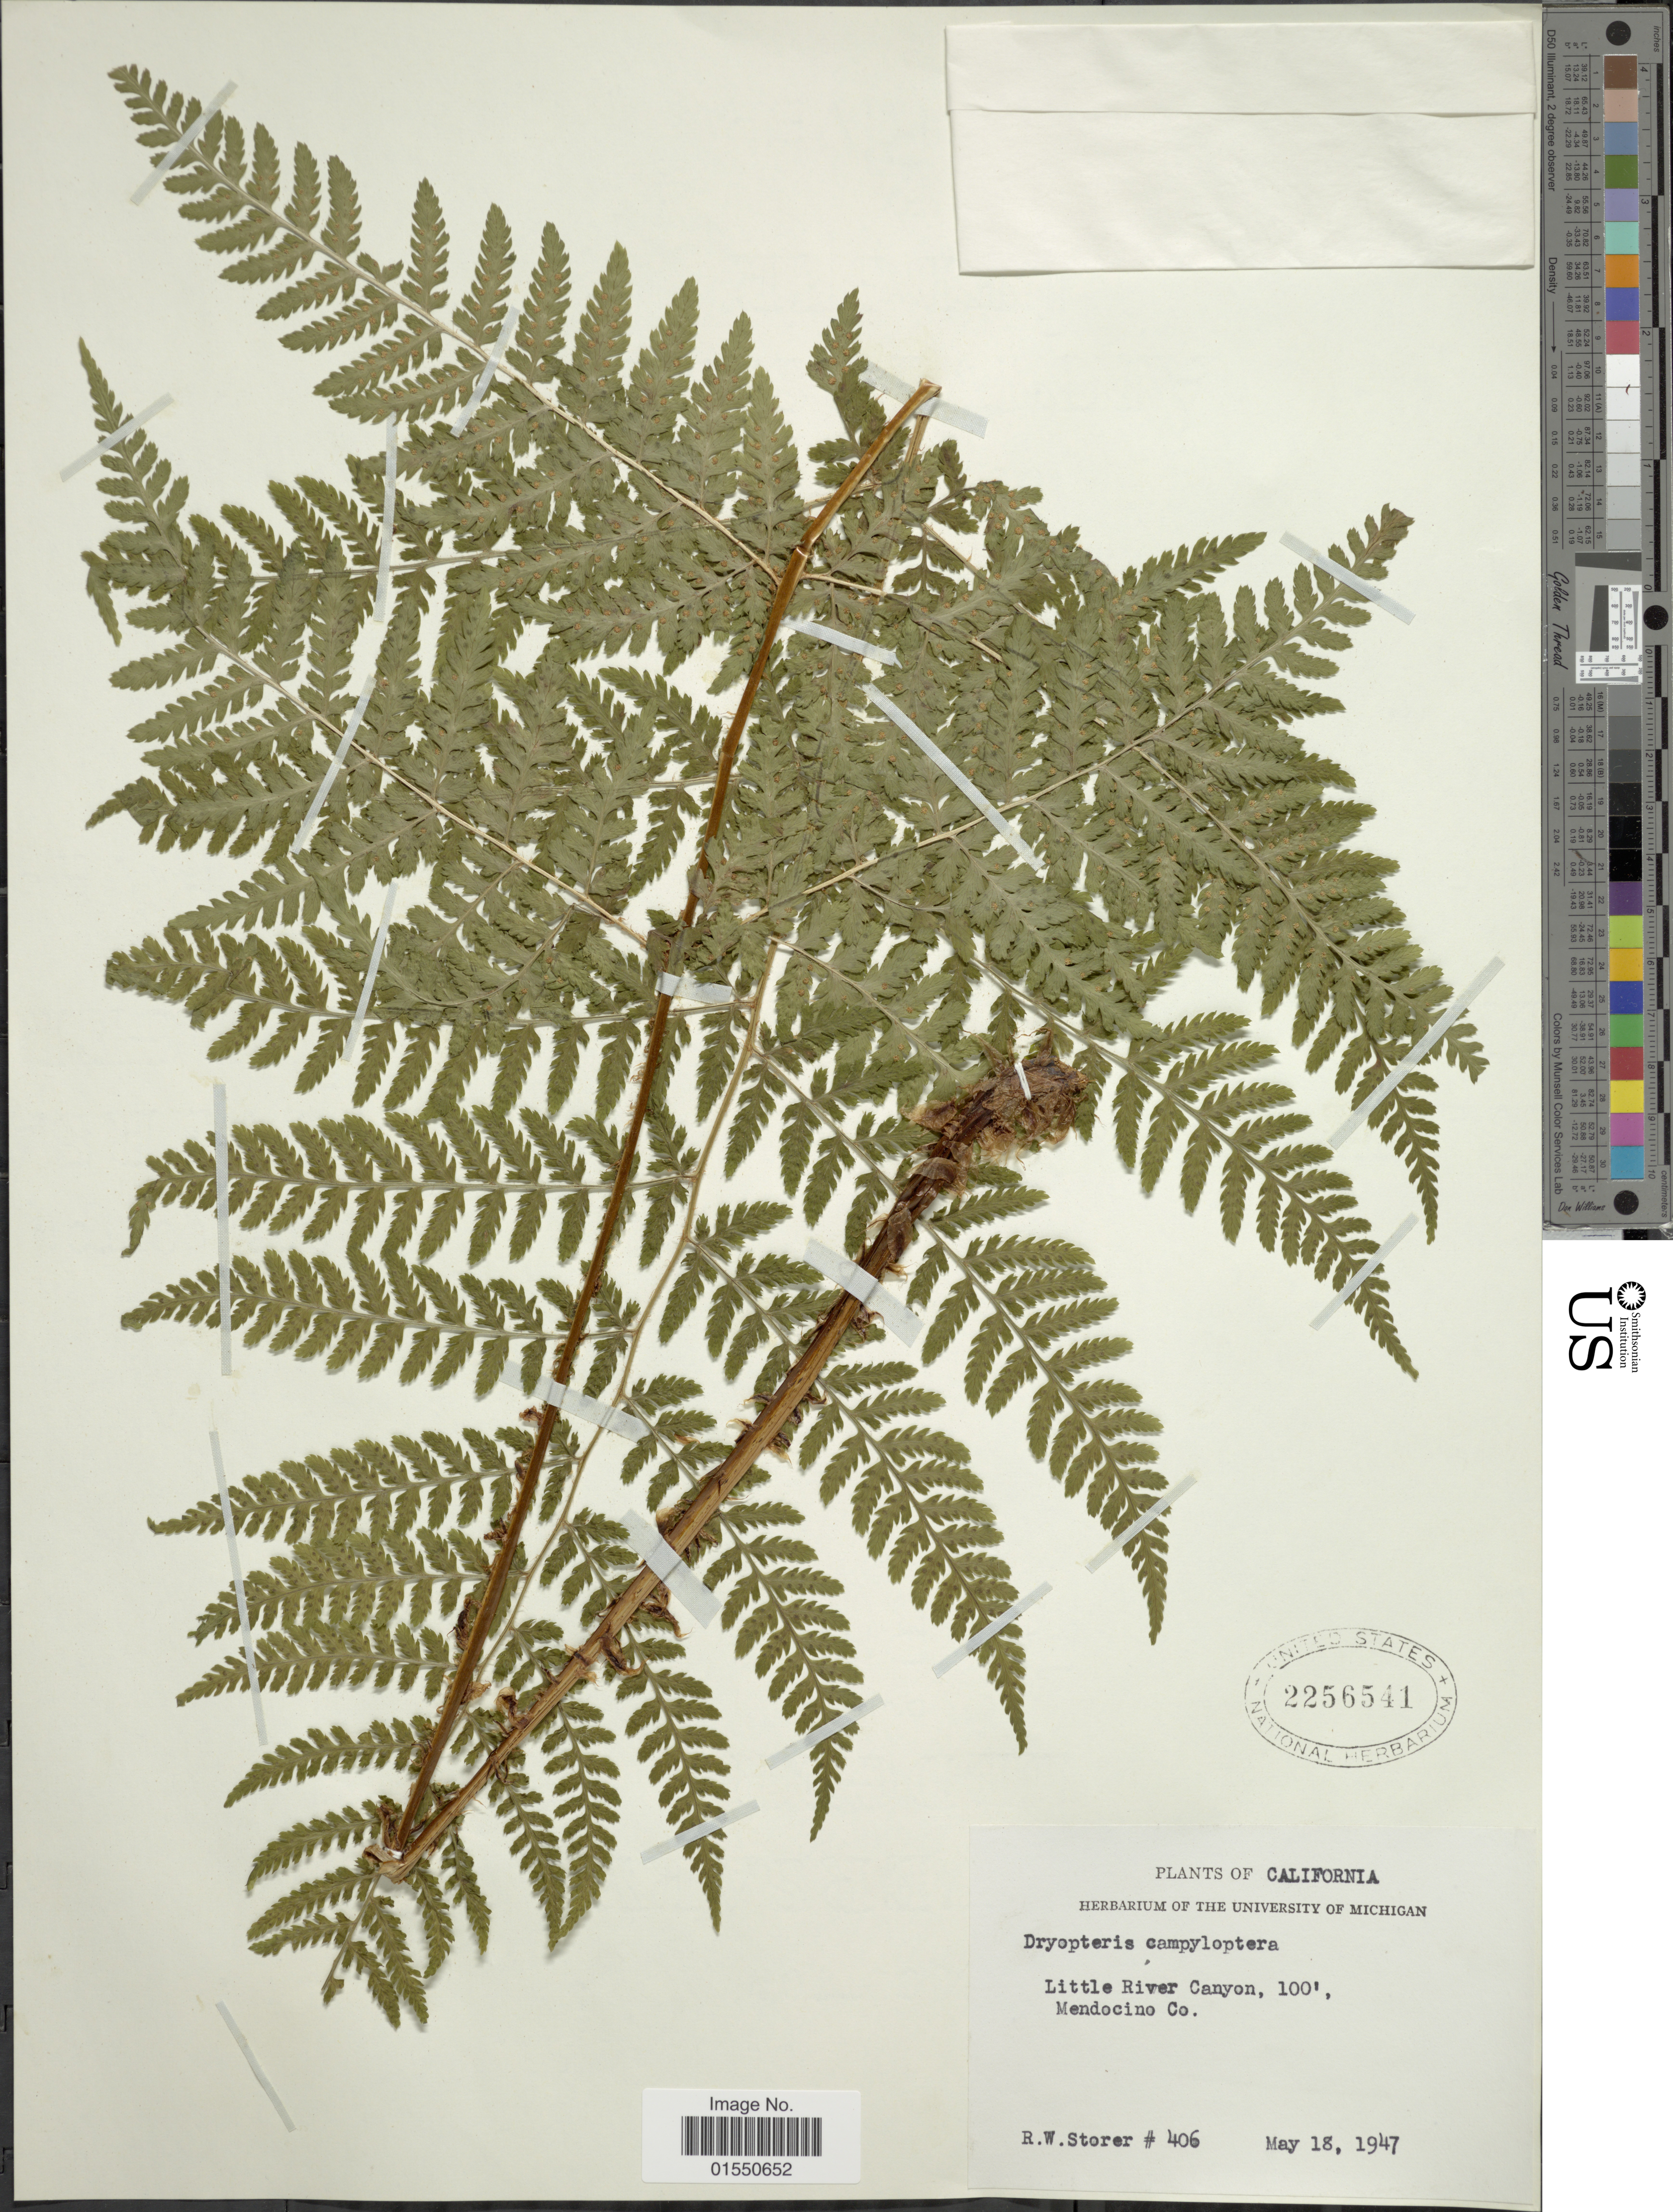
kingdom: Plantae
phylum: Tracheophyta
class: Polypodiopsida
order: Polypodiales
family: Dryopteridaceae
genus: Dryopteris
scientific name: Dryopteris expansa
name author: (C. Presl) Fraser-Jenk. & Jermy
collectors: R. Storer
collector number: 406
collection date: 1947-05-18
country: United States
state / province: California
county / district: Mendocino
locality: Little River Canyon, Mendocino Co.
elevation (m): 30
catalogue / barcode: US 2256541